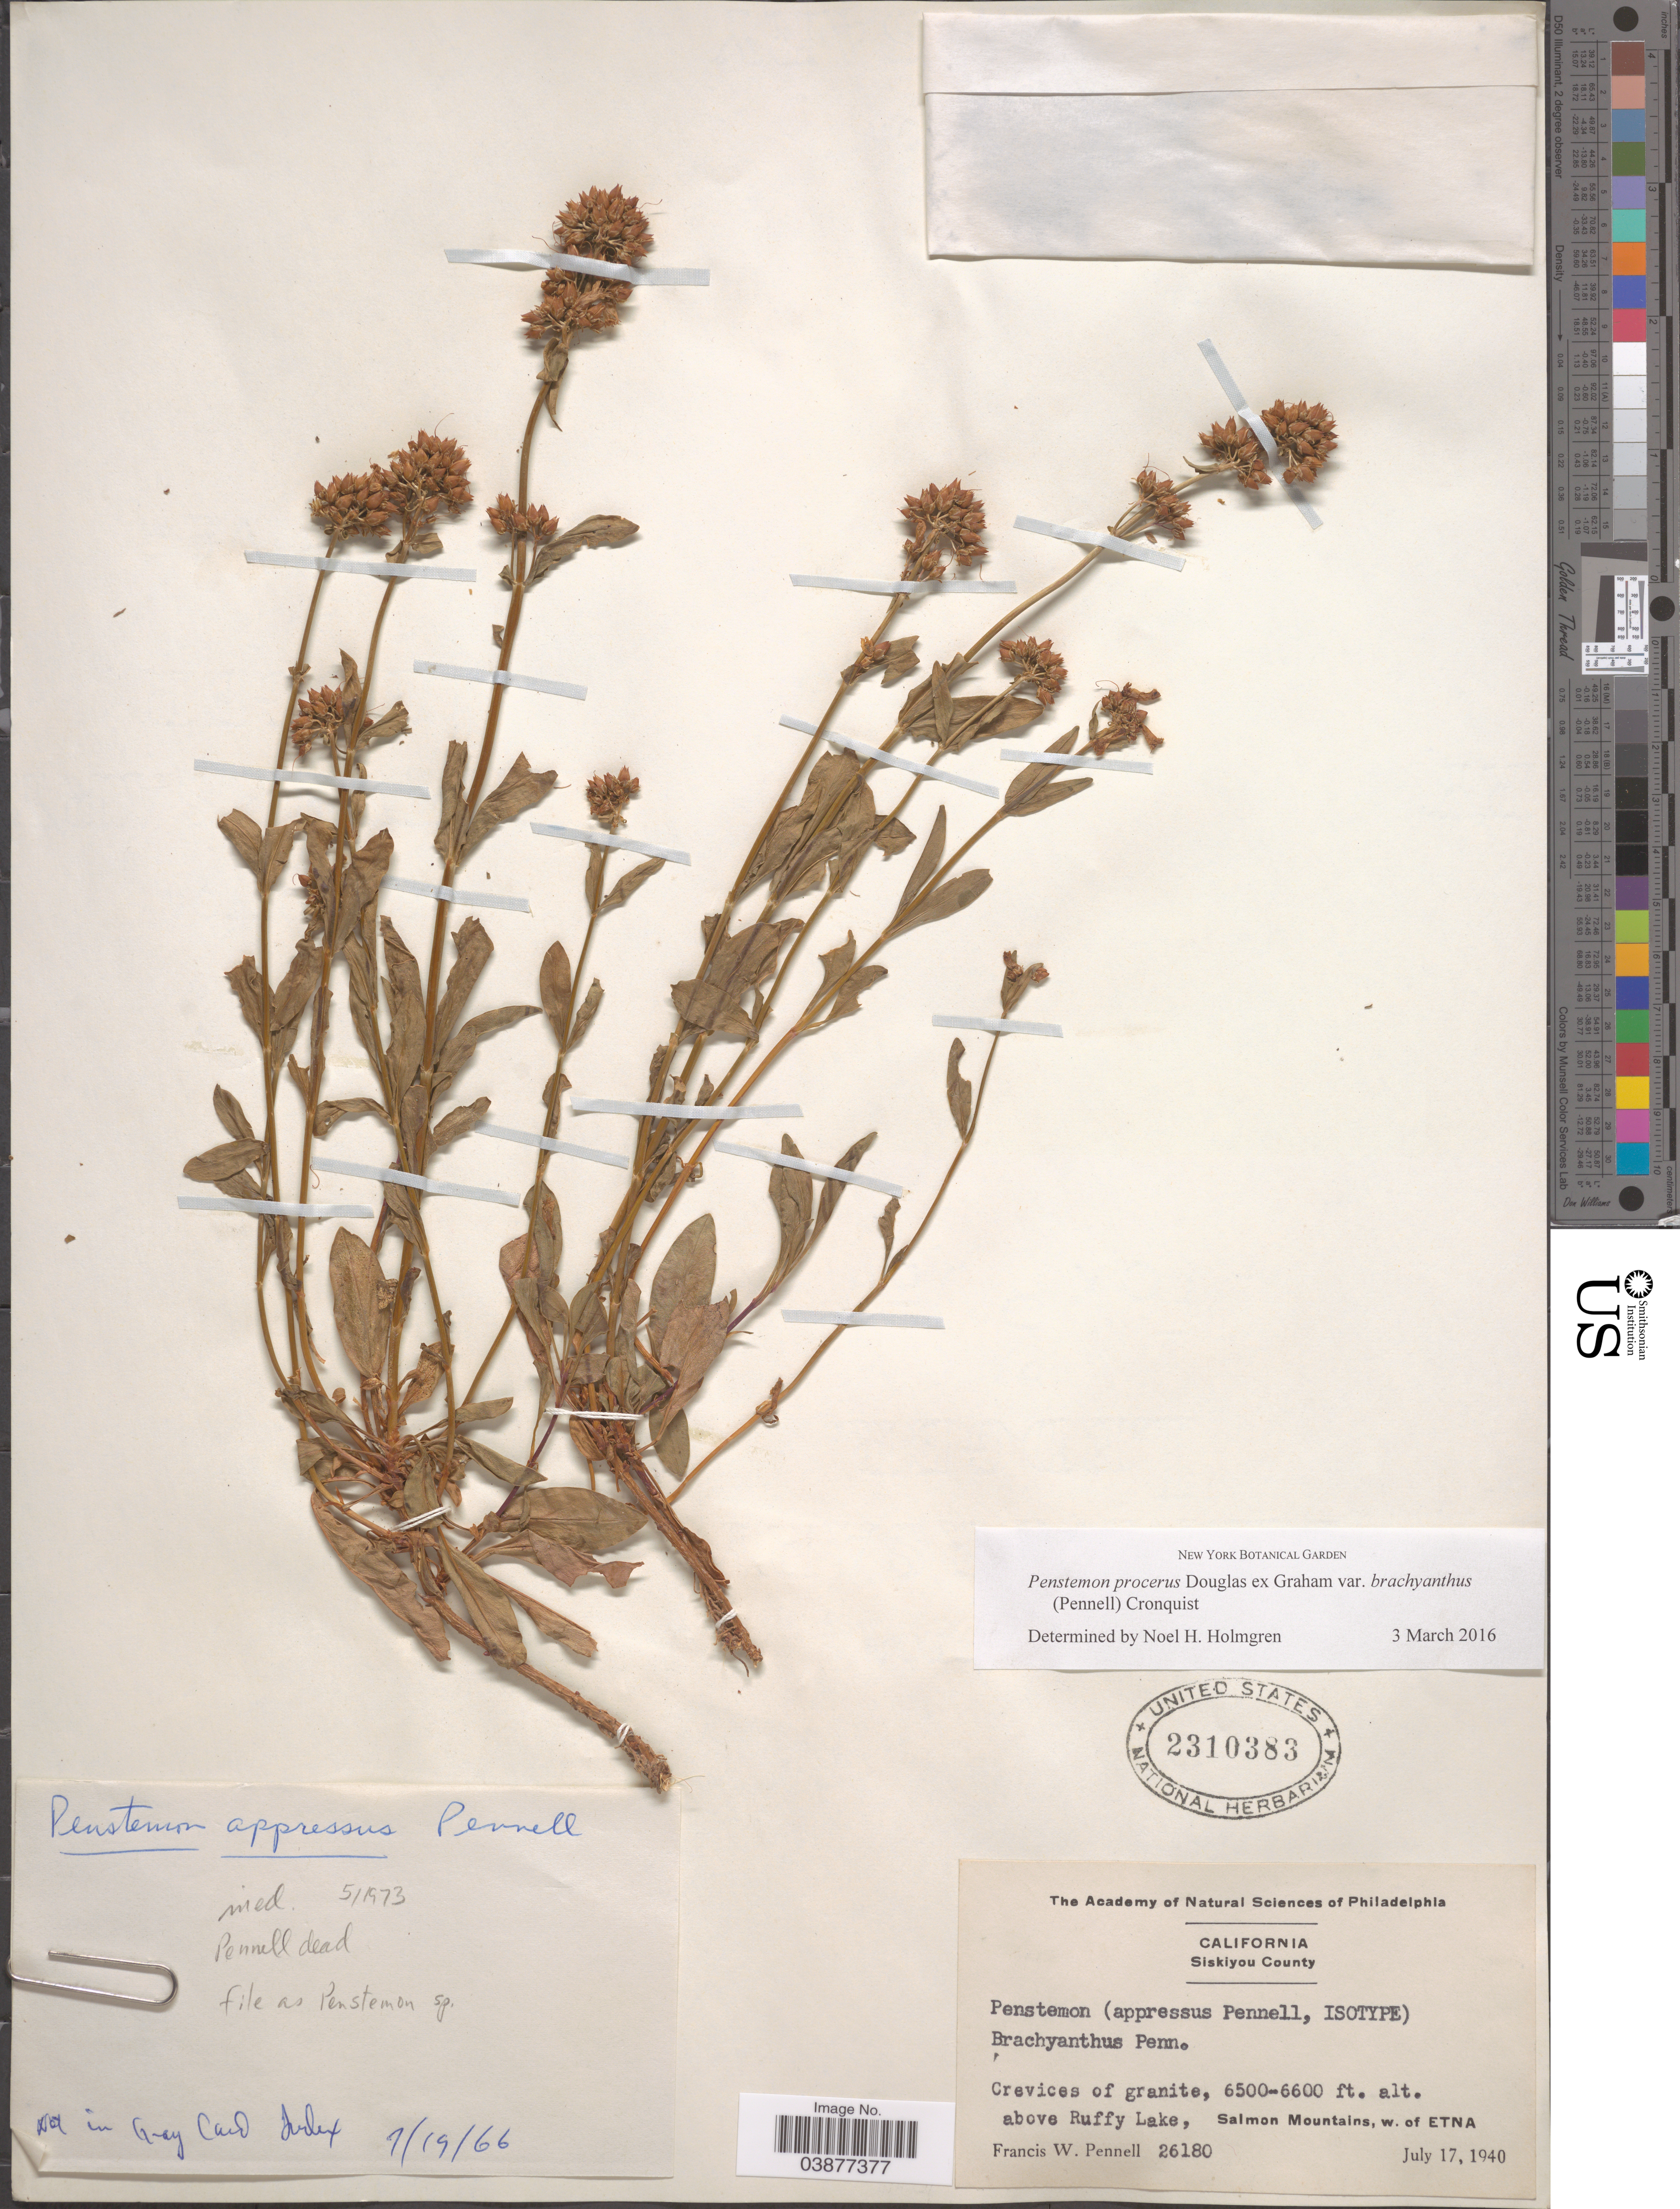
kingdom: Plantae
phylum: Tracheophyta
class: Magnoliopsida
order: Lamiales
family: Plantaginaceae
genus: Penstemon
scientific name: Penstemon procerus var. brachyanthus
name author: (Pennell) Cronquist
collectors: F. W. Pennell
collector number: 26180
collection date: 1940-07-17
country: United States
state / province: California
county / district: Siskiyou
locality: Siskiyou County. Above Ruffy Lake, Salmon Mountains, w. of Etna.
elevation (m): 1981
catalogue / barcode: US 2310383